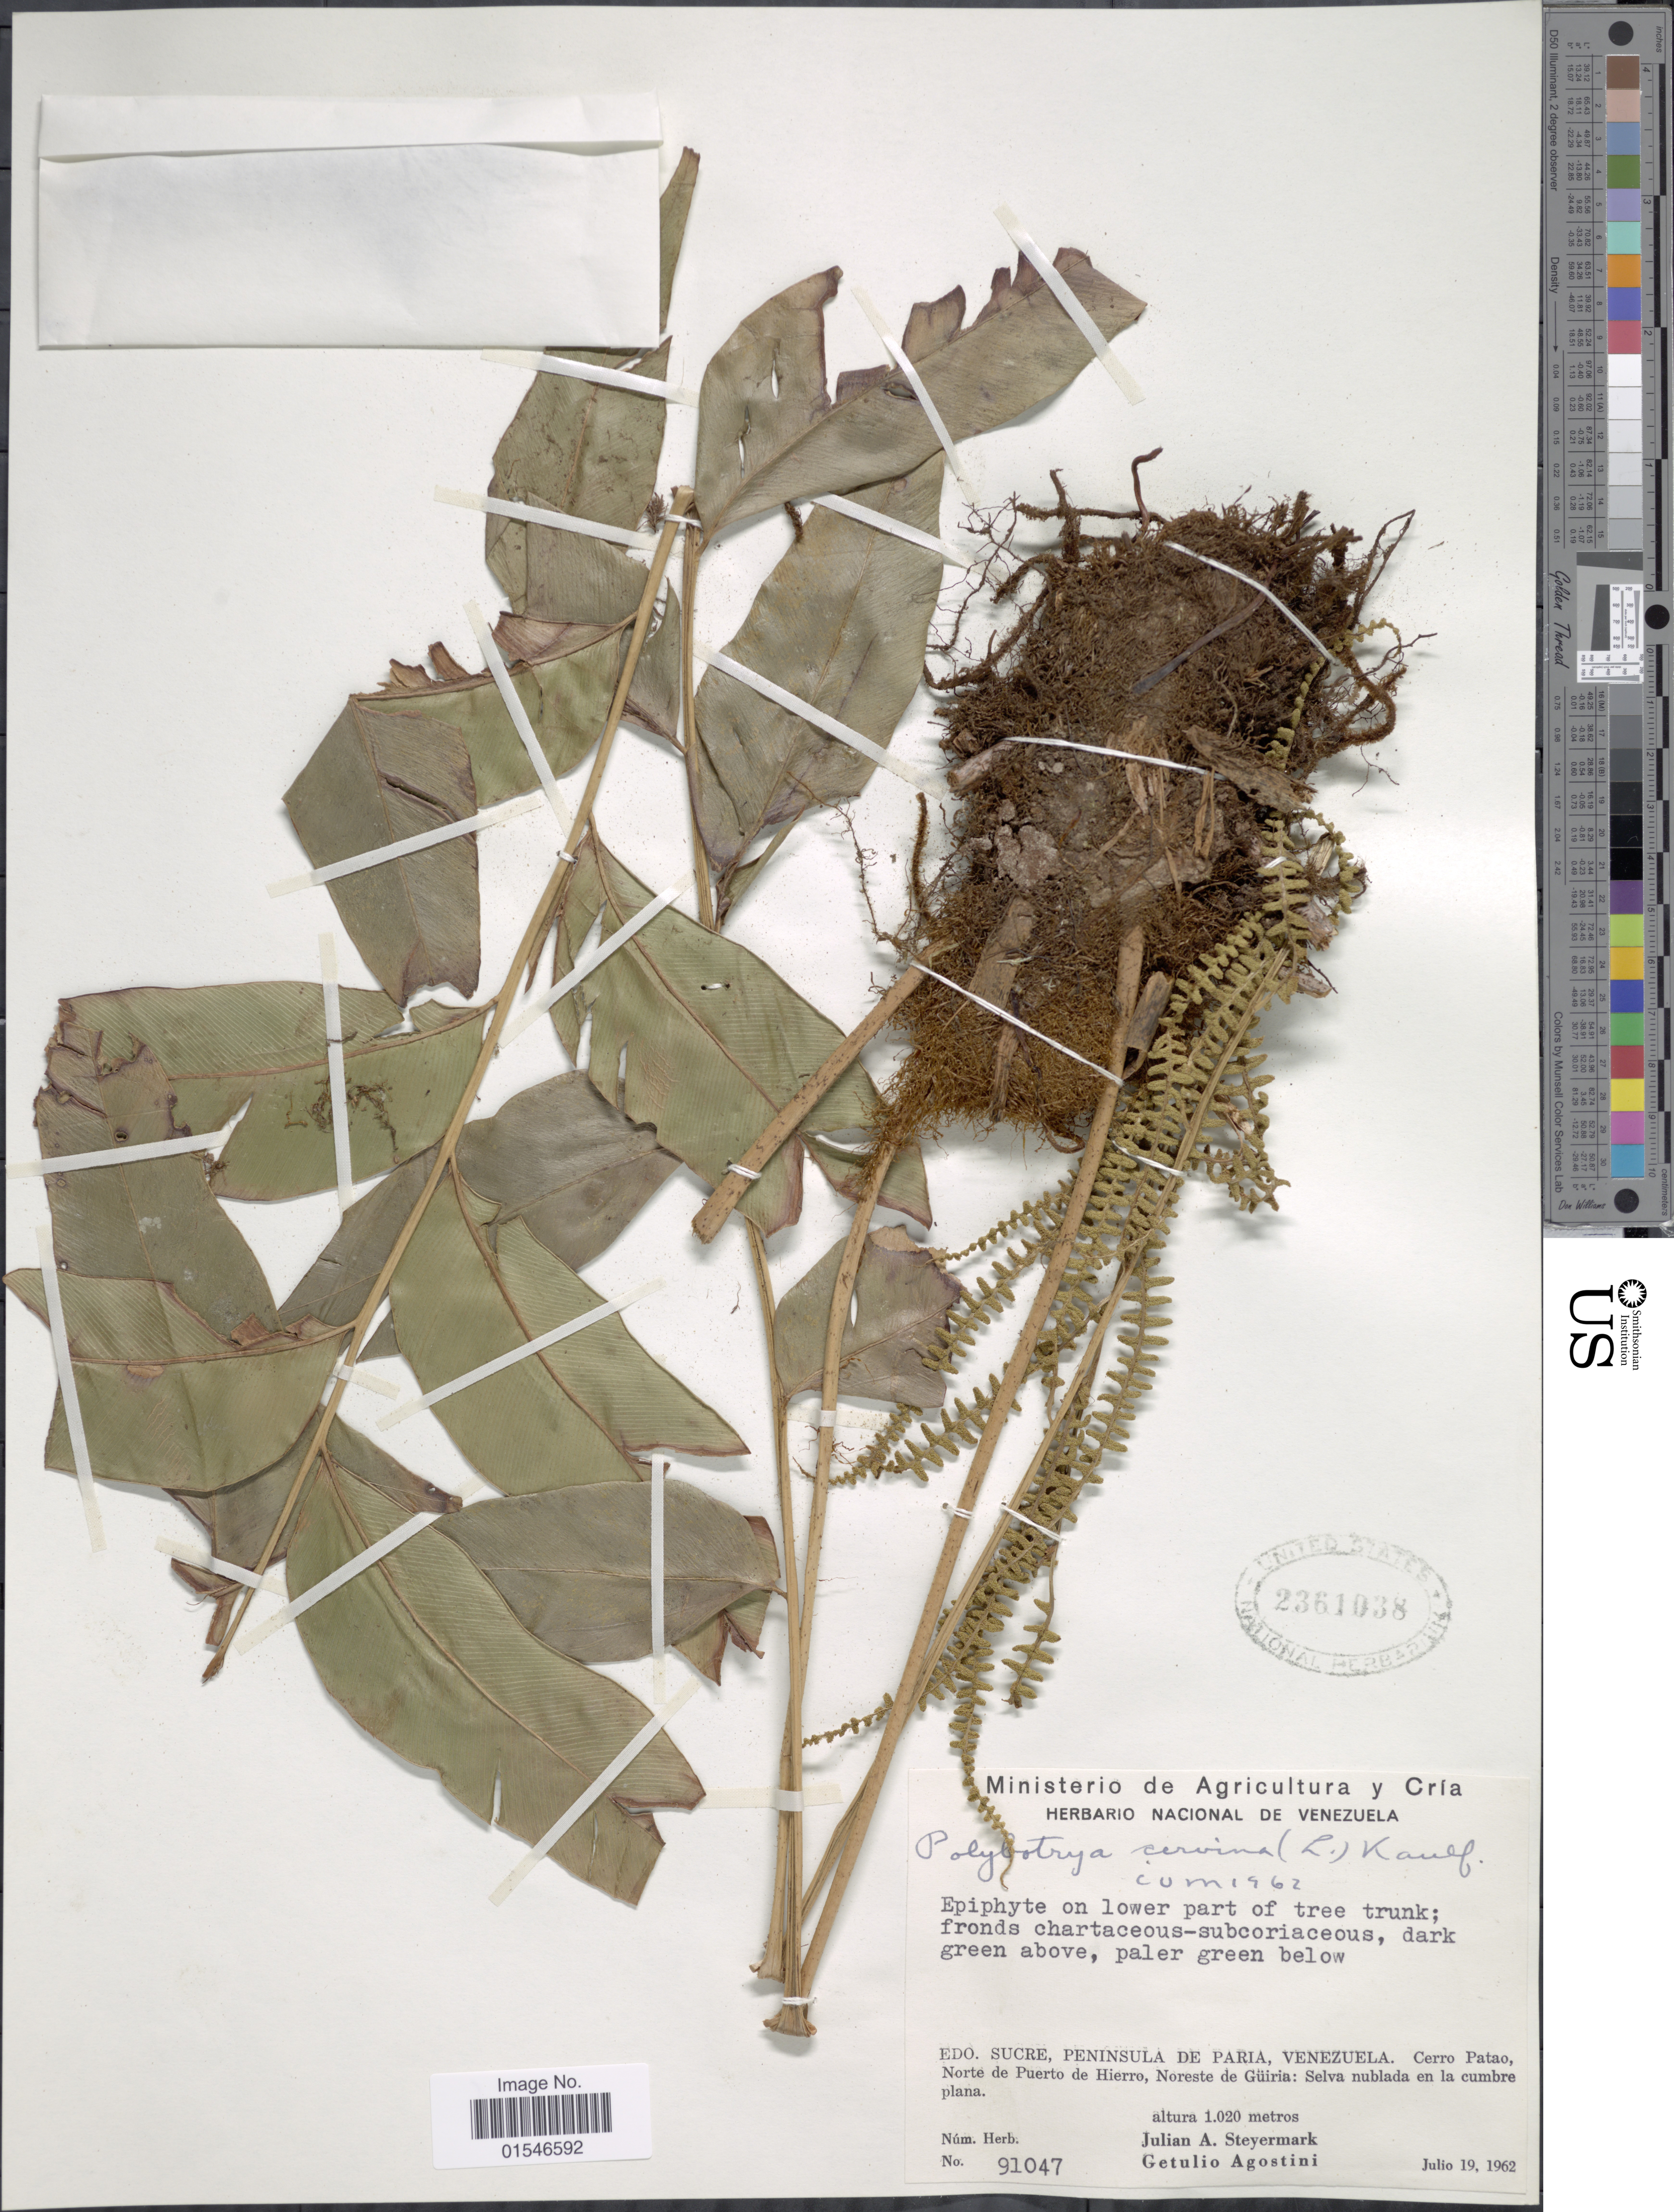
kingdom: Plantae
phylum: Tracheophyta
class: Polypodiopsida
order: Polypodiales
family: Dryopteridaceae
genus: Olfersia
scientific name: Olfersia cervina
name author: (L.) Kunze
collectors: J. Steyermark & G. Agostini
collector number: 91047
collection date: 1962-07-19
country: Venezuela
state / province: Sucre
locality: Peninsula de Paria. Cerro Patao, Norte de Puerto de Hierro, Noreste de Güiria: Selva nublada en la cumbre plana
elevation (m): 1020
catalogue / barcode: US 2361038